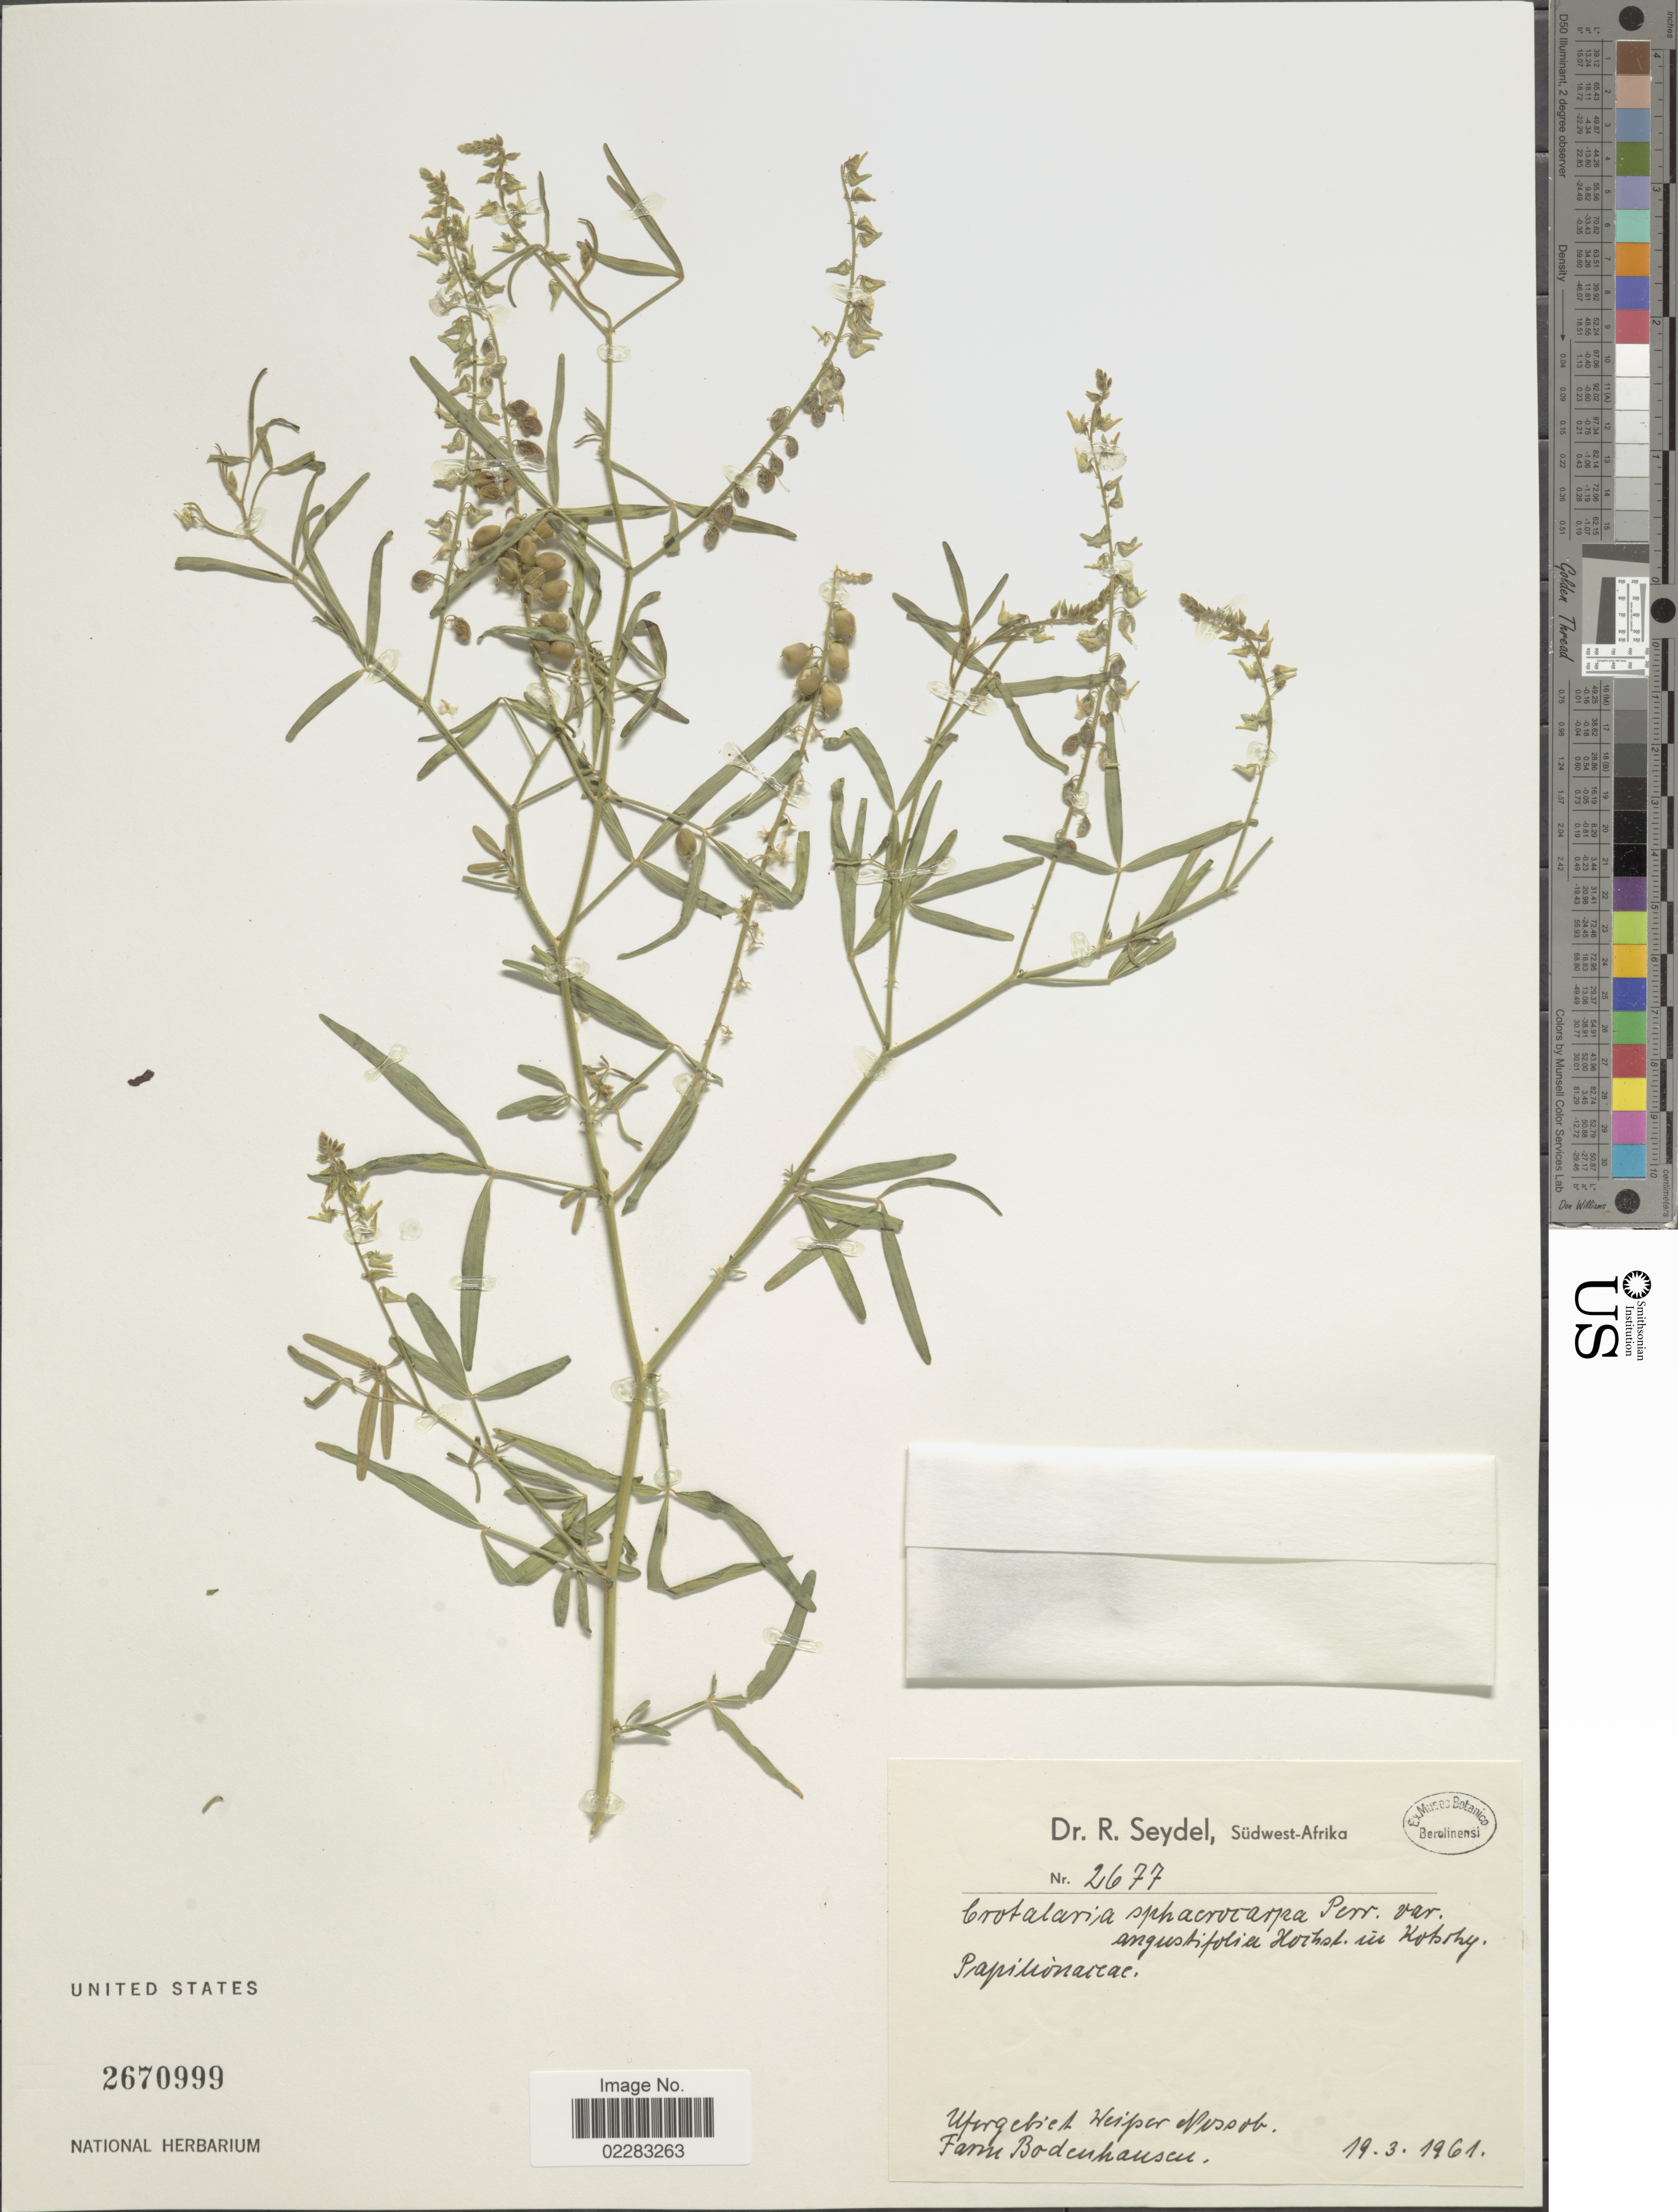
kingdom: Plantae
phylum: Tracheophyta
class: Magnoliopsida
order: Fabales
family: Fabaceae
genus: Crotalaria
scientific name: Crotalaria sphaerocarpa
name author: Perr. ex DC.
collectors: R. Seydel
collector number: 2677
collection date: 1961-03-19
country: Namibia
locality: Südwest-Afrika, Ufergebiet Weisser Nossob, Farm Bodenhausen.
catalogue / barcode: US 2670999